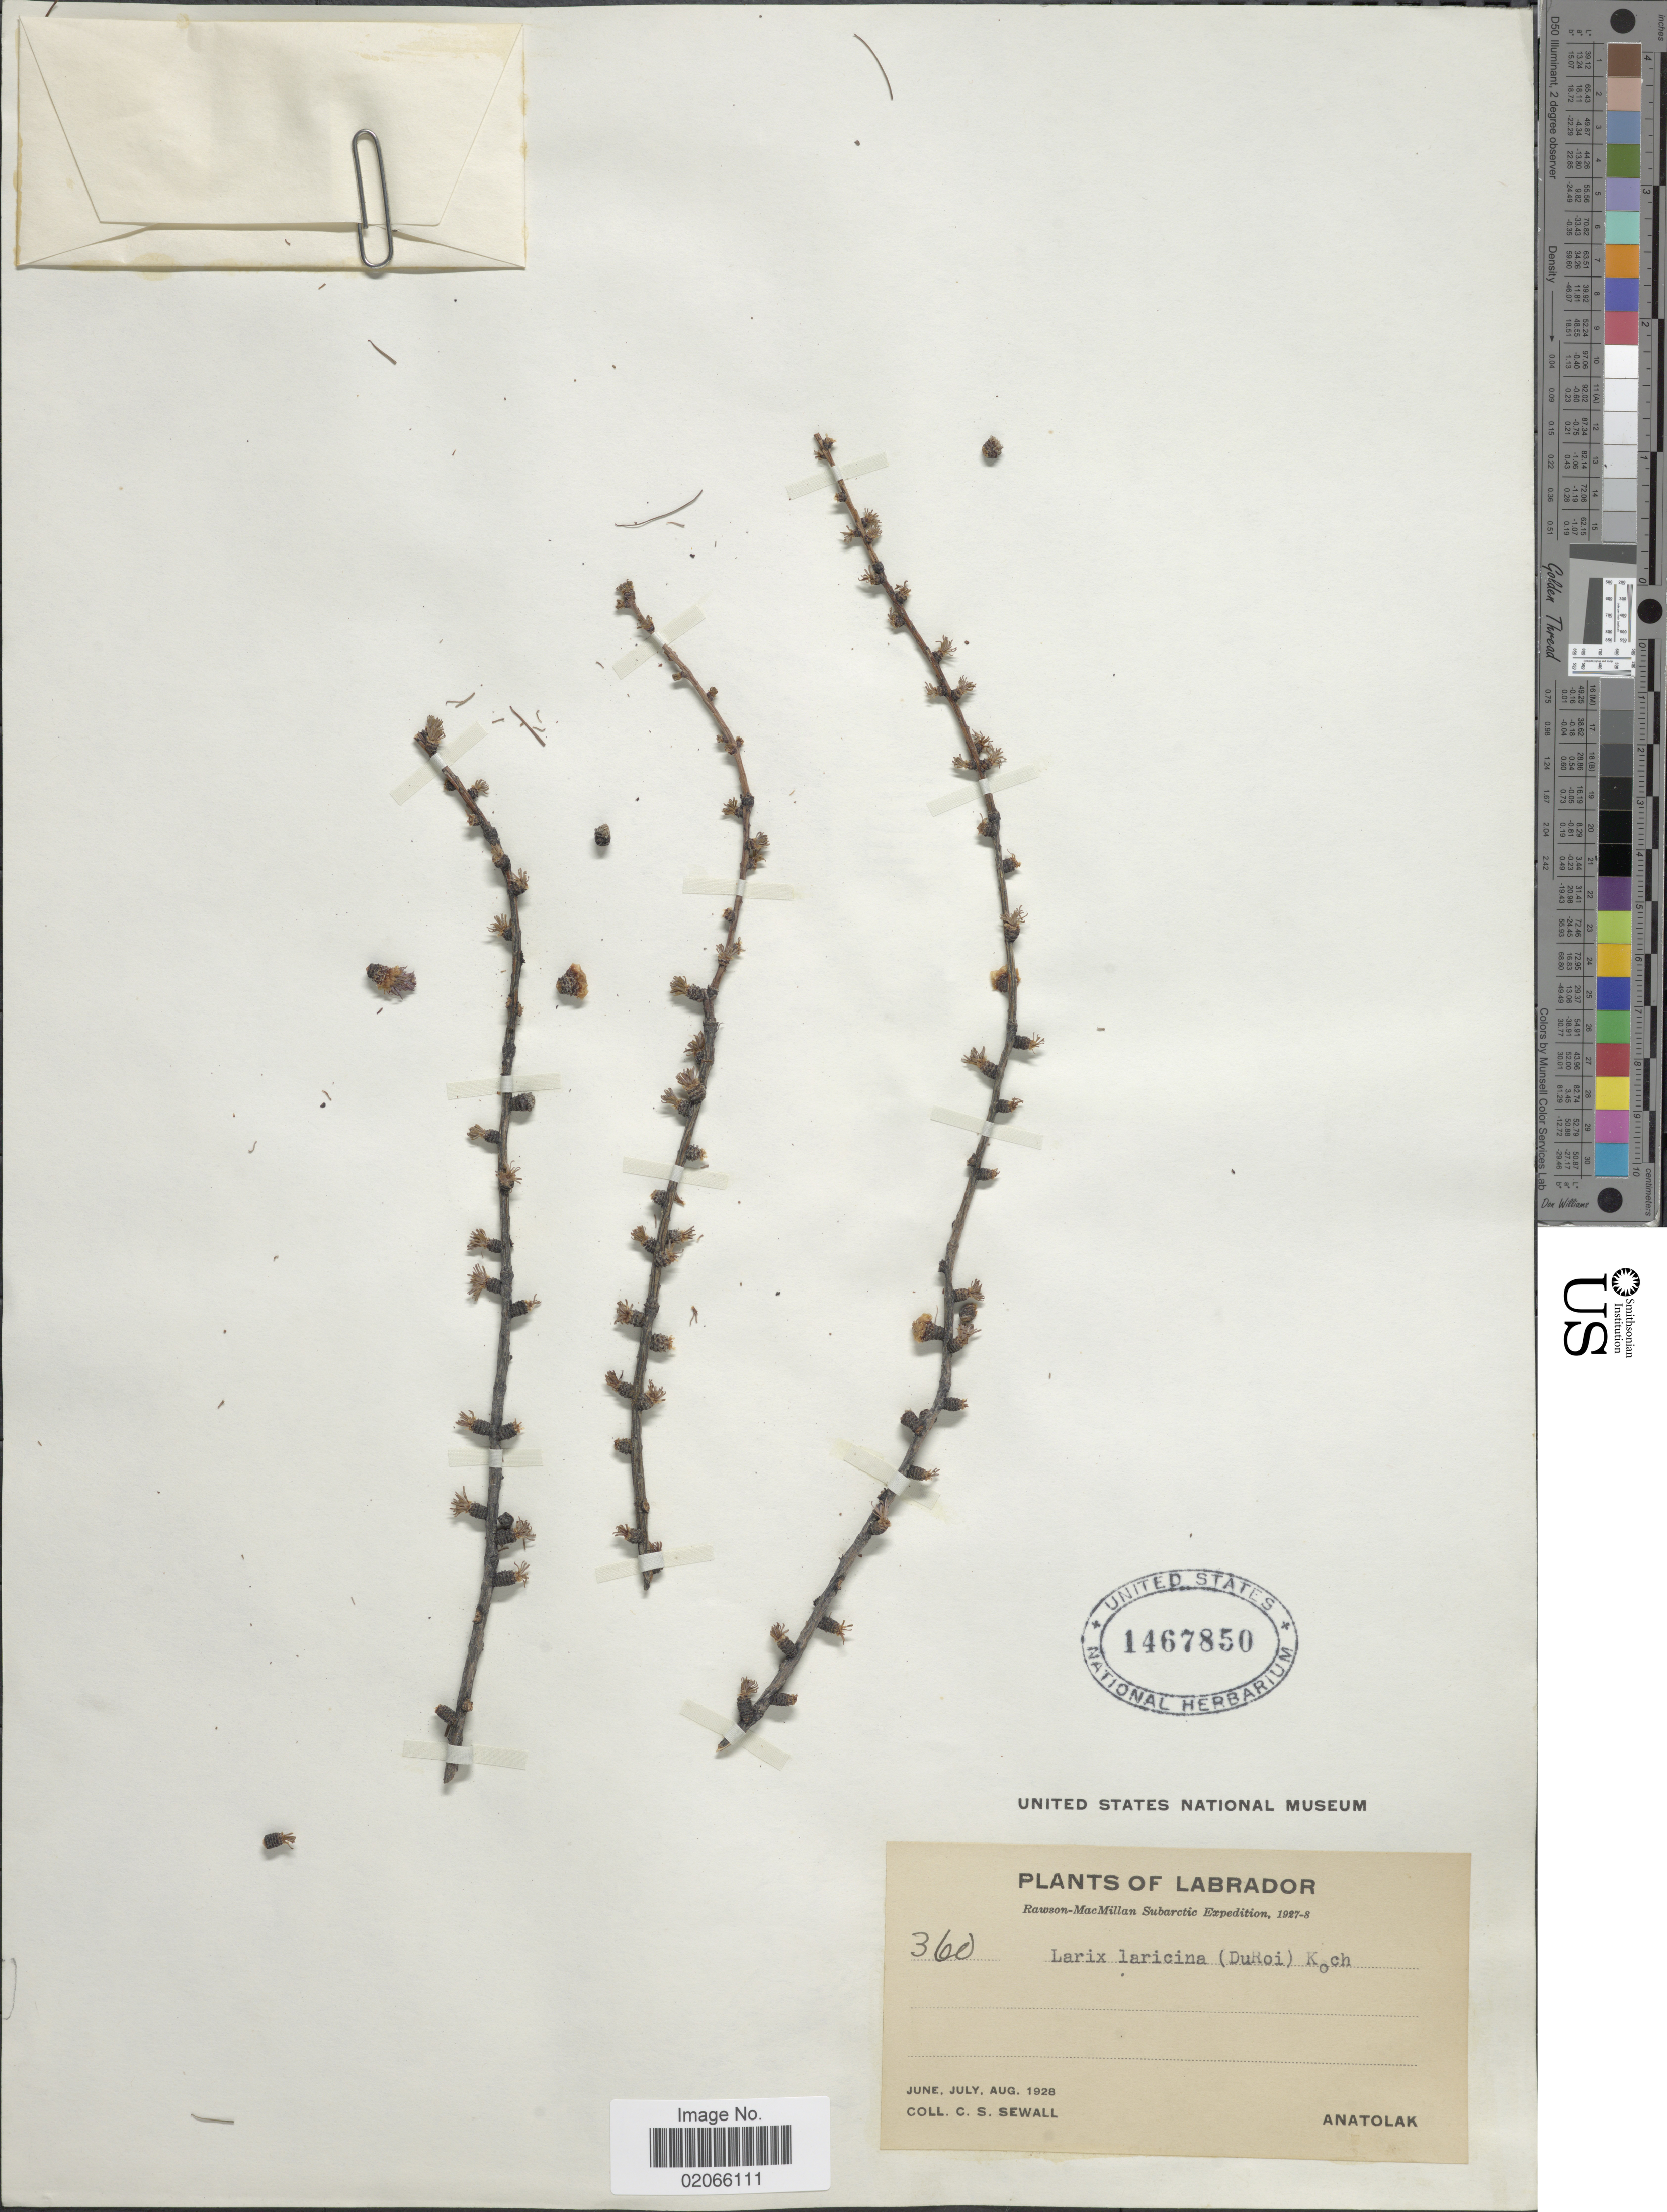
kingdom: Plantae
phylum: Tracheophyta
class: Pinopsida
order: Pinales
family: Pinaceae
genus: Larix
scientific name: Larix laricina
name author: (Du Roi) K. Koch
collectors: C. Sewall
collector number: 360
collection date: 1928-06/1928-08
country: Canada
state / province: Newfoundland and Labrador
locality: Labrador, anatolak.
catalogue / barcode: US 1467850